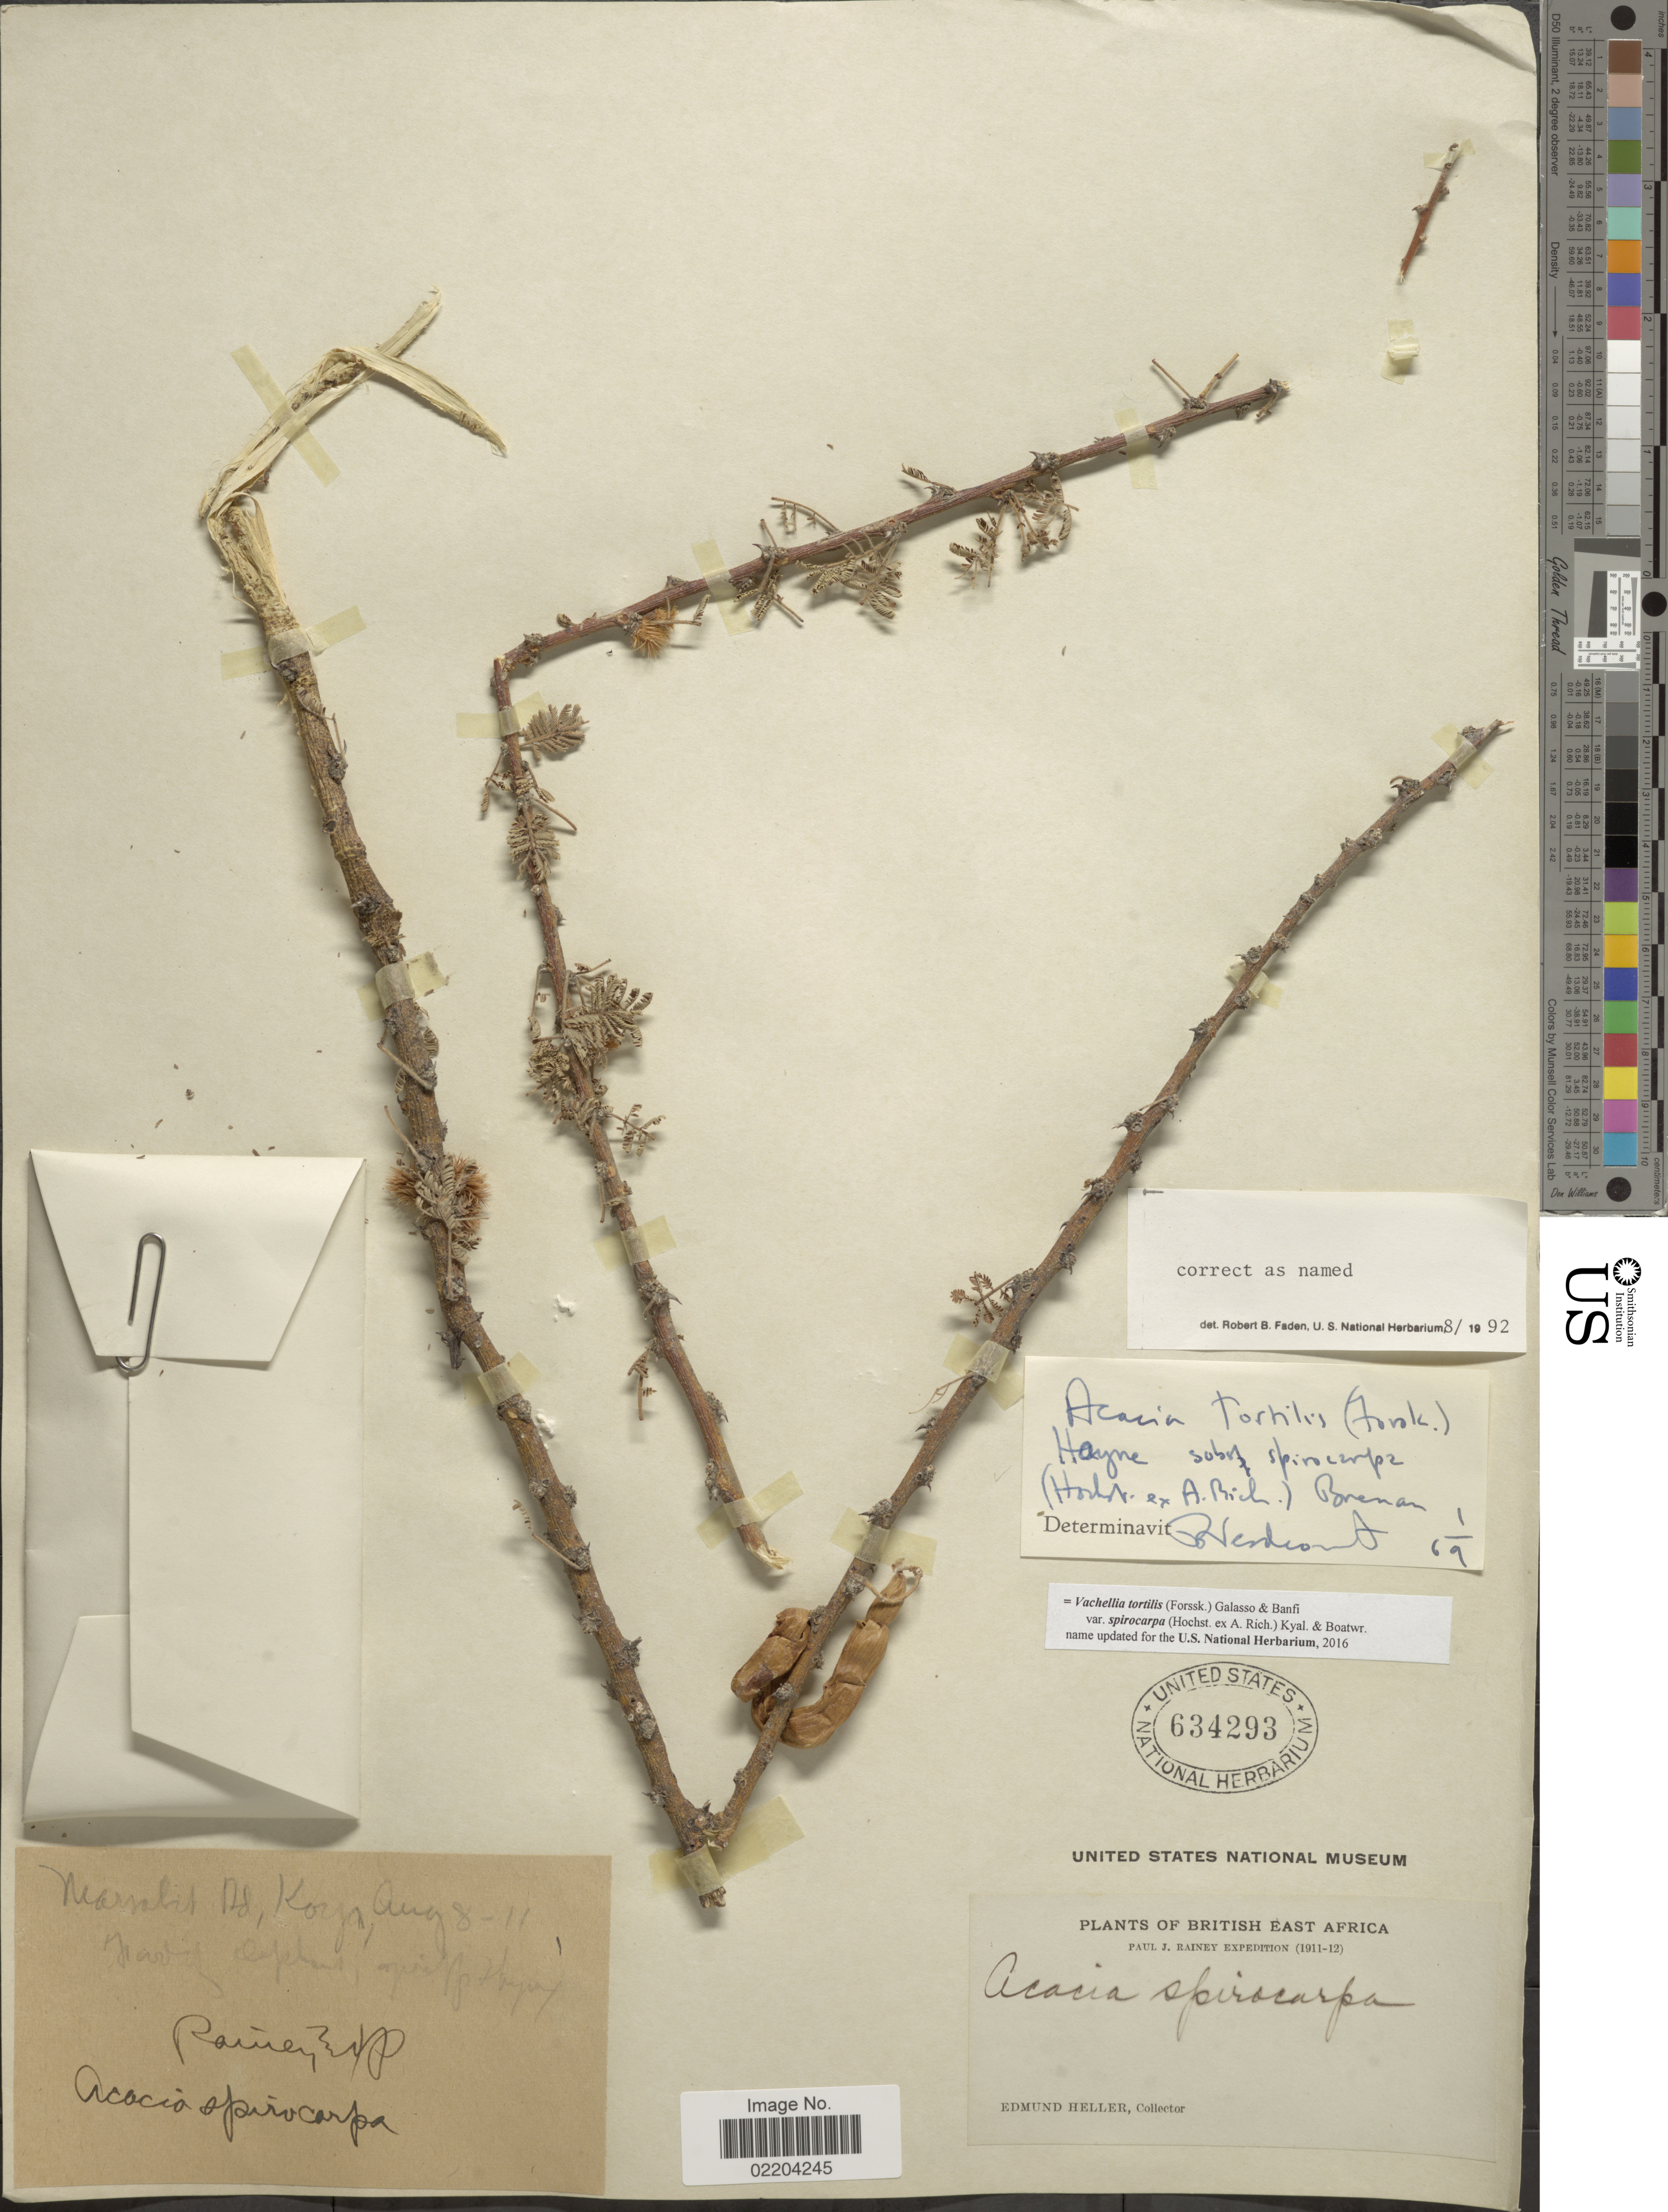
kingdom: Plantae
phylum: Tracheophyta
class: Magnoliopsida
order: Fabales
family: Fabaceae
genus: Vachellia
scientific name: Vachellia tortilis subsp. spirocarpa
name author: (Hochst. ex A. Rich.) Kyal. & Boatwr.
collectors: E. Heller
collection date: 1911-08-08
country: Kenya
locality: British East Africa. Nearnkit[interpreted] Rd, Koya. [interpreted]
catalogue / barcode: US 634293